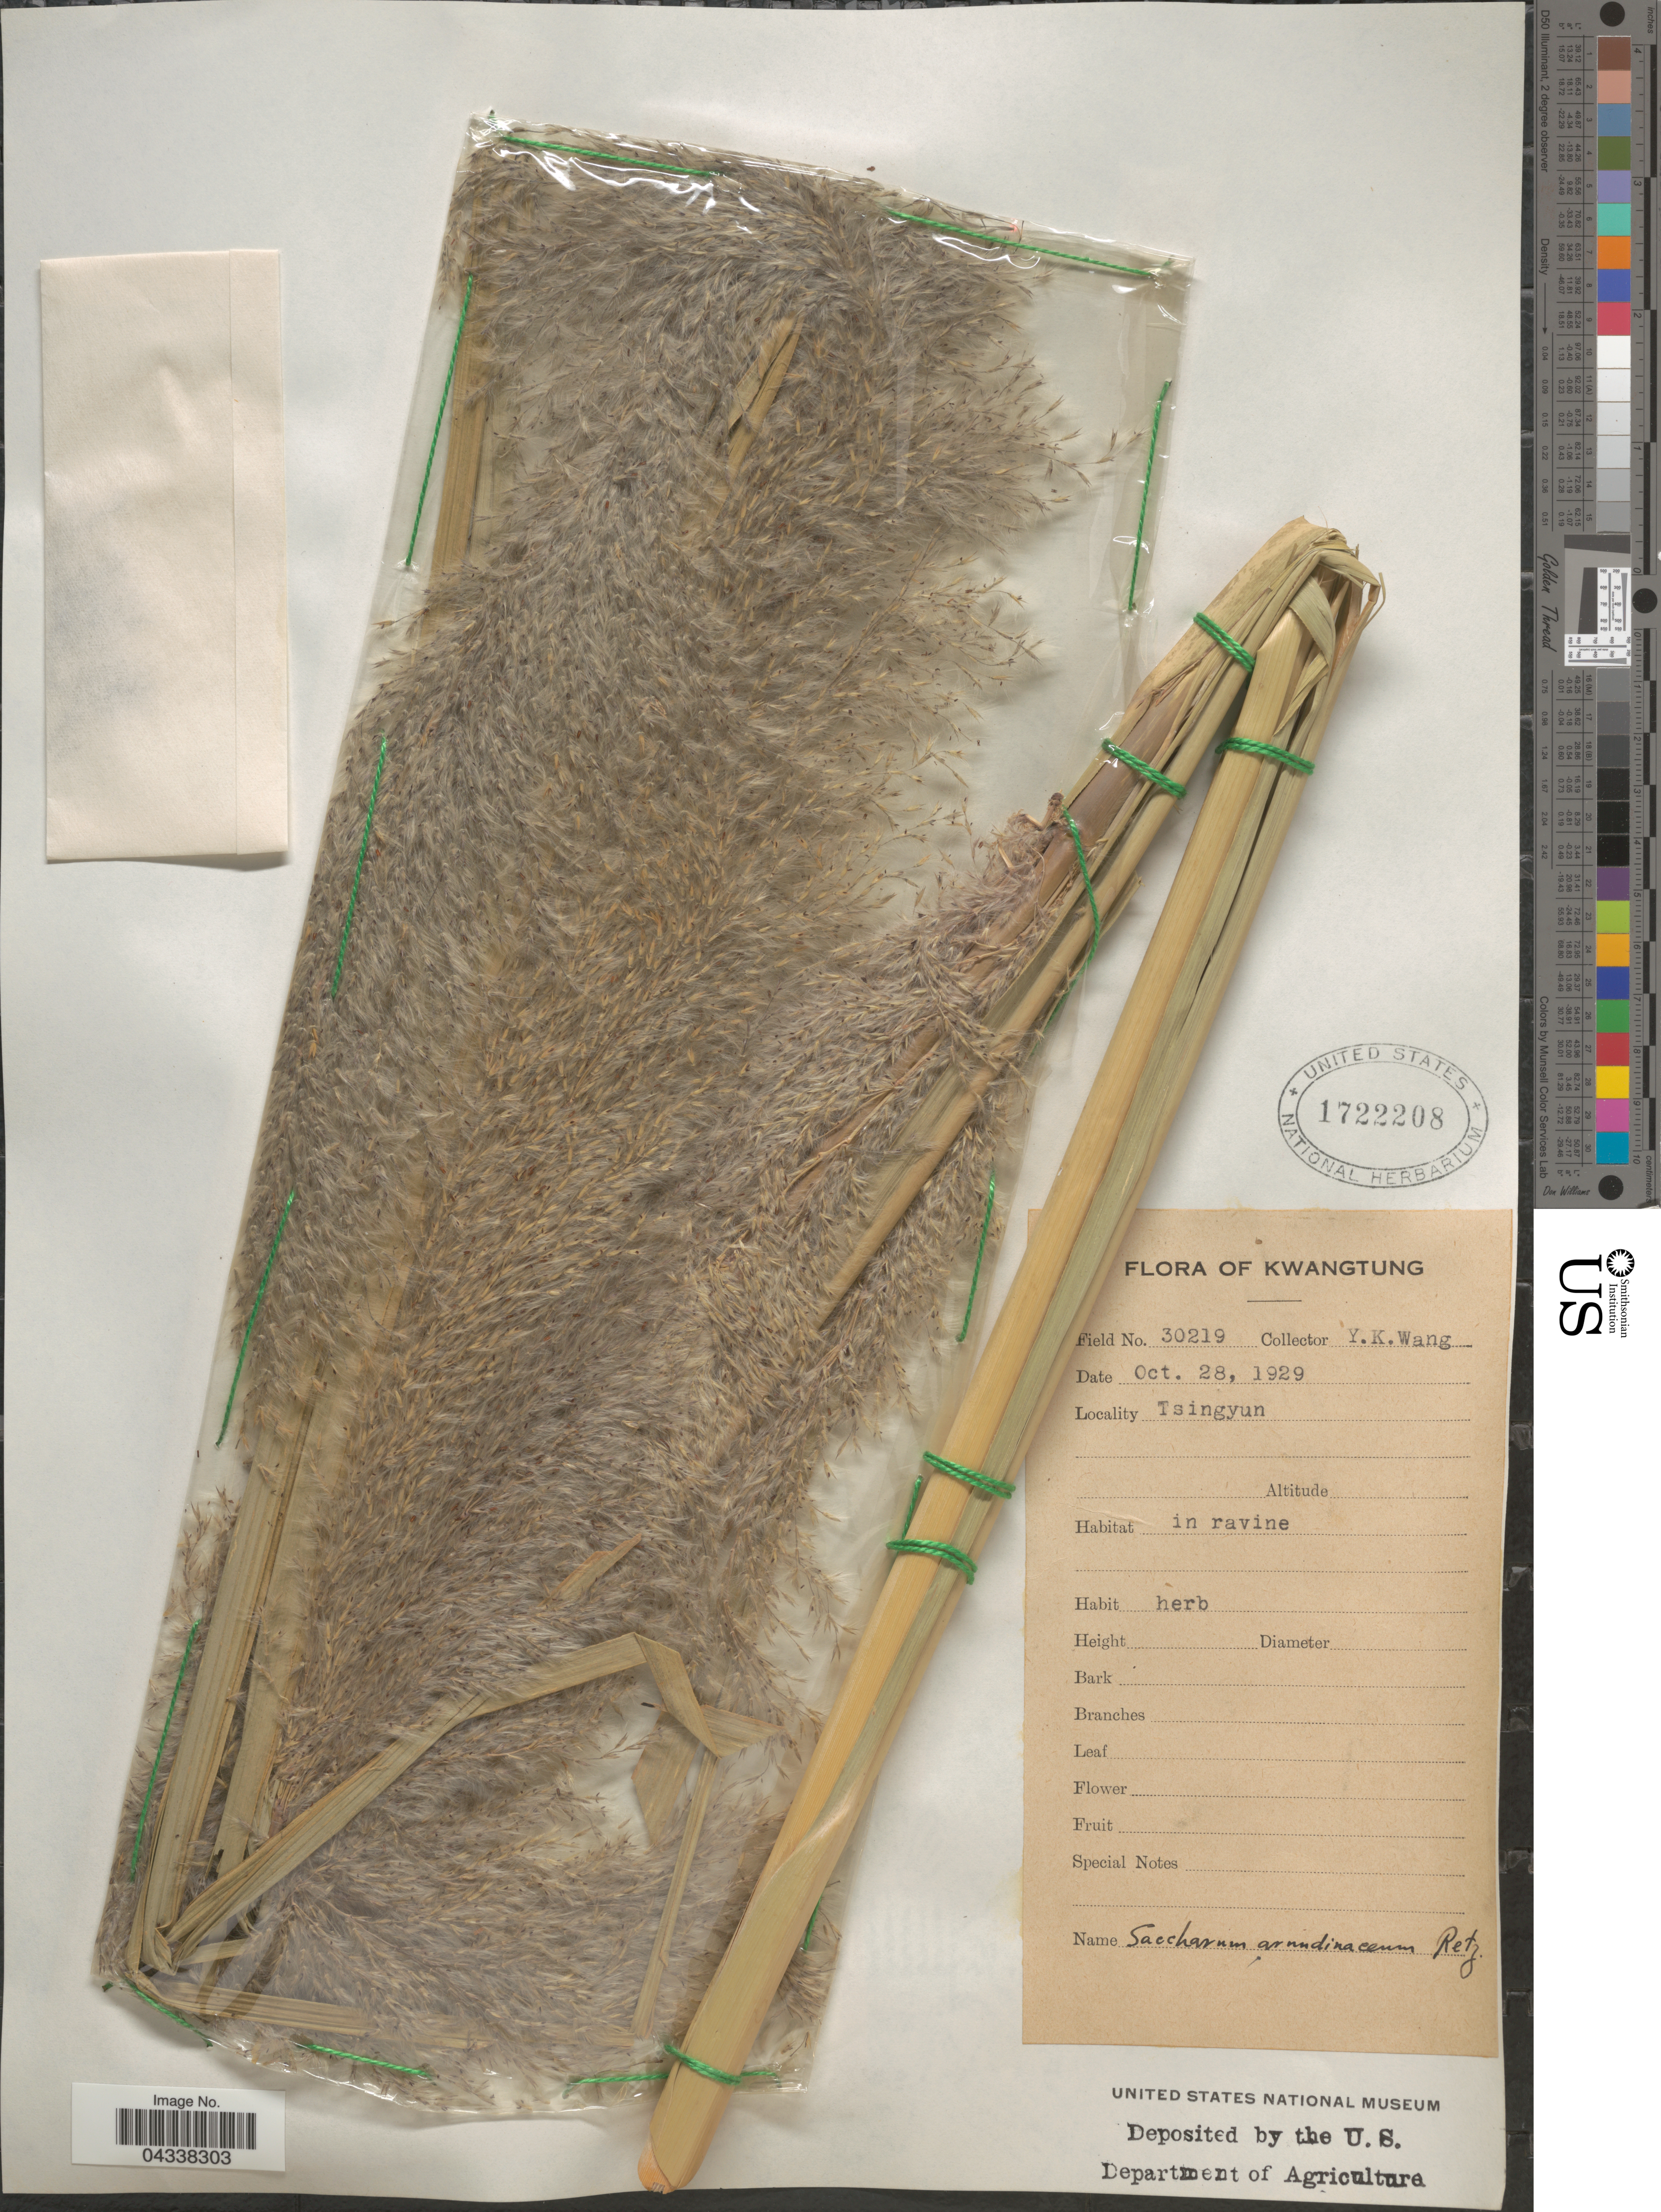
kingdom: Plantae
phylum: Tracheophyta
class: Liliopsida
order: Poales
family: Poaceae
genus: Tripidium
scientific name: Tripidium arundinaceum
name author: (Retz.) Welker et al.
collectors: Y. Wang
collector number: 30219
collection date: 1929-10-28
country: China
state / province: Guangdong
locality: Kwangtung. Tsingyun.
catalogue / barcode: US 1722208